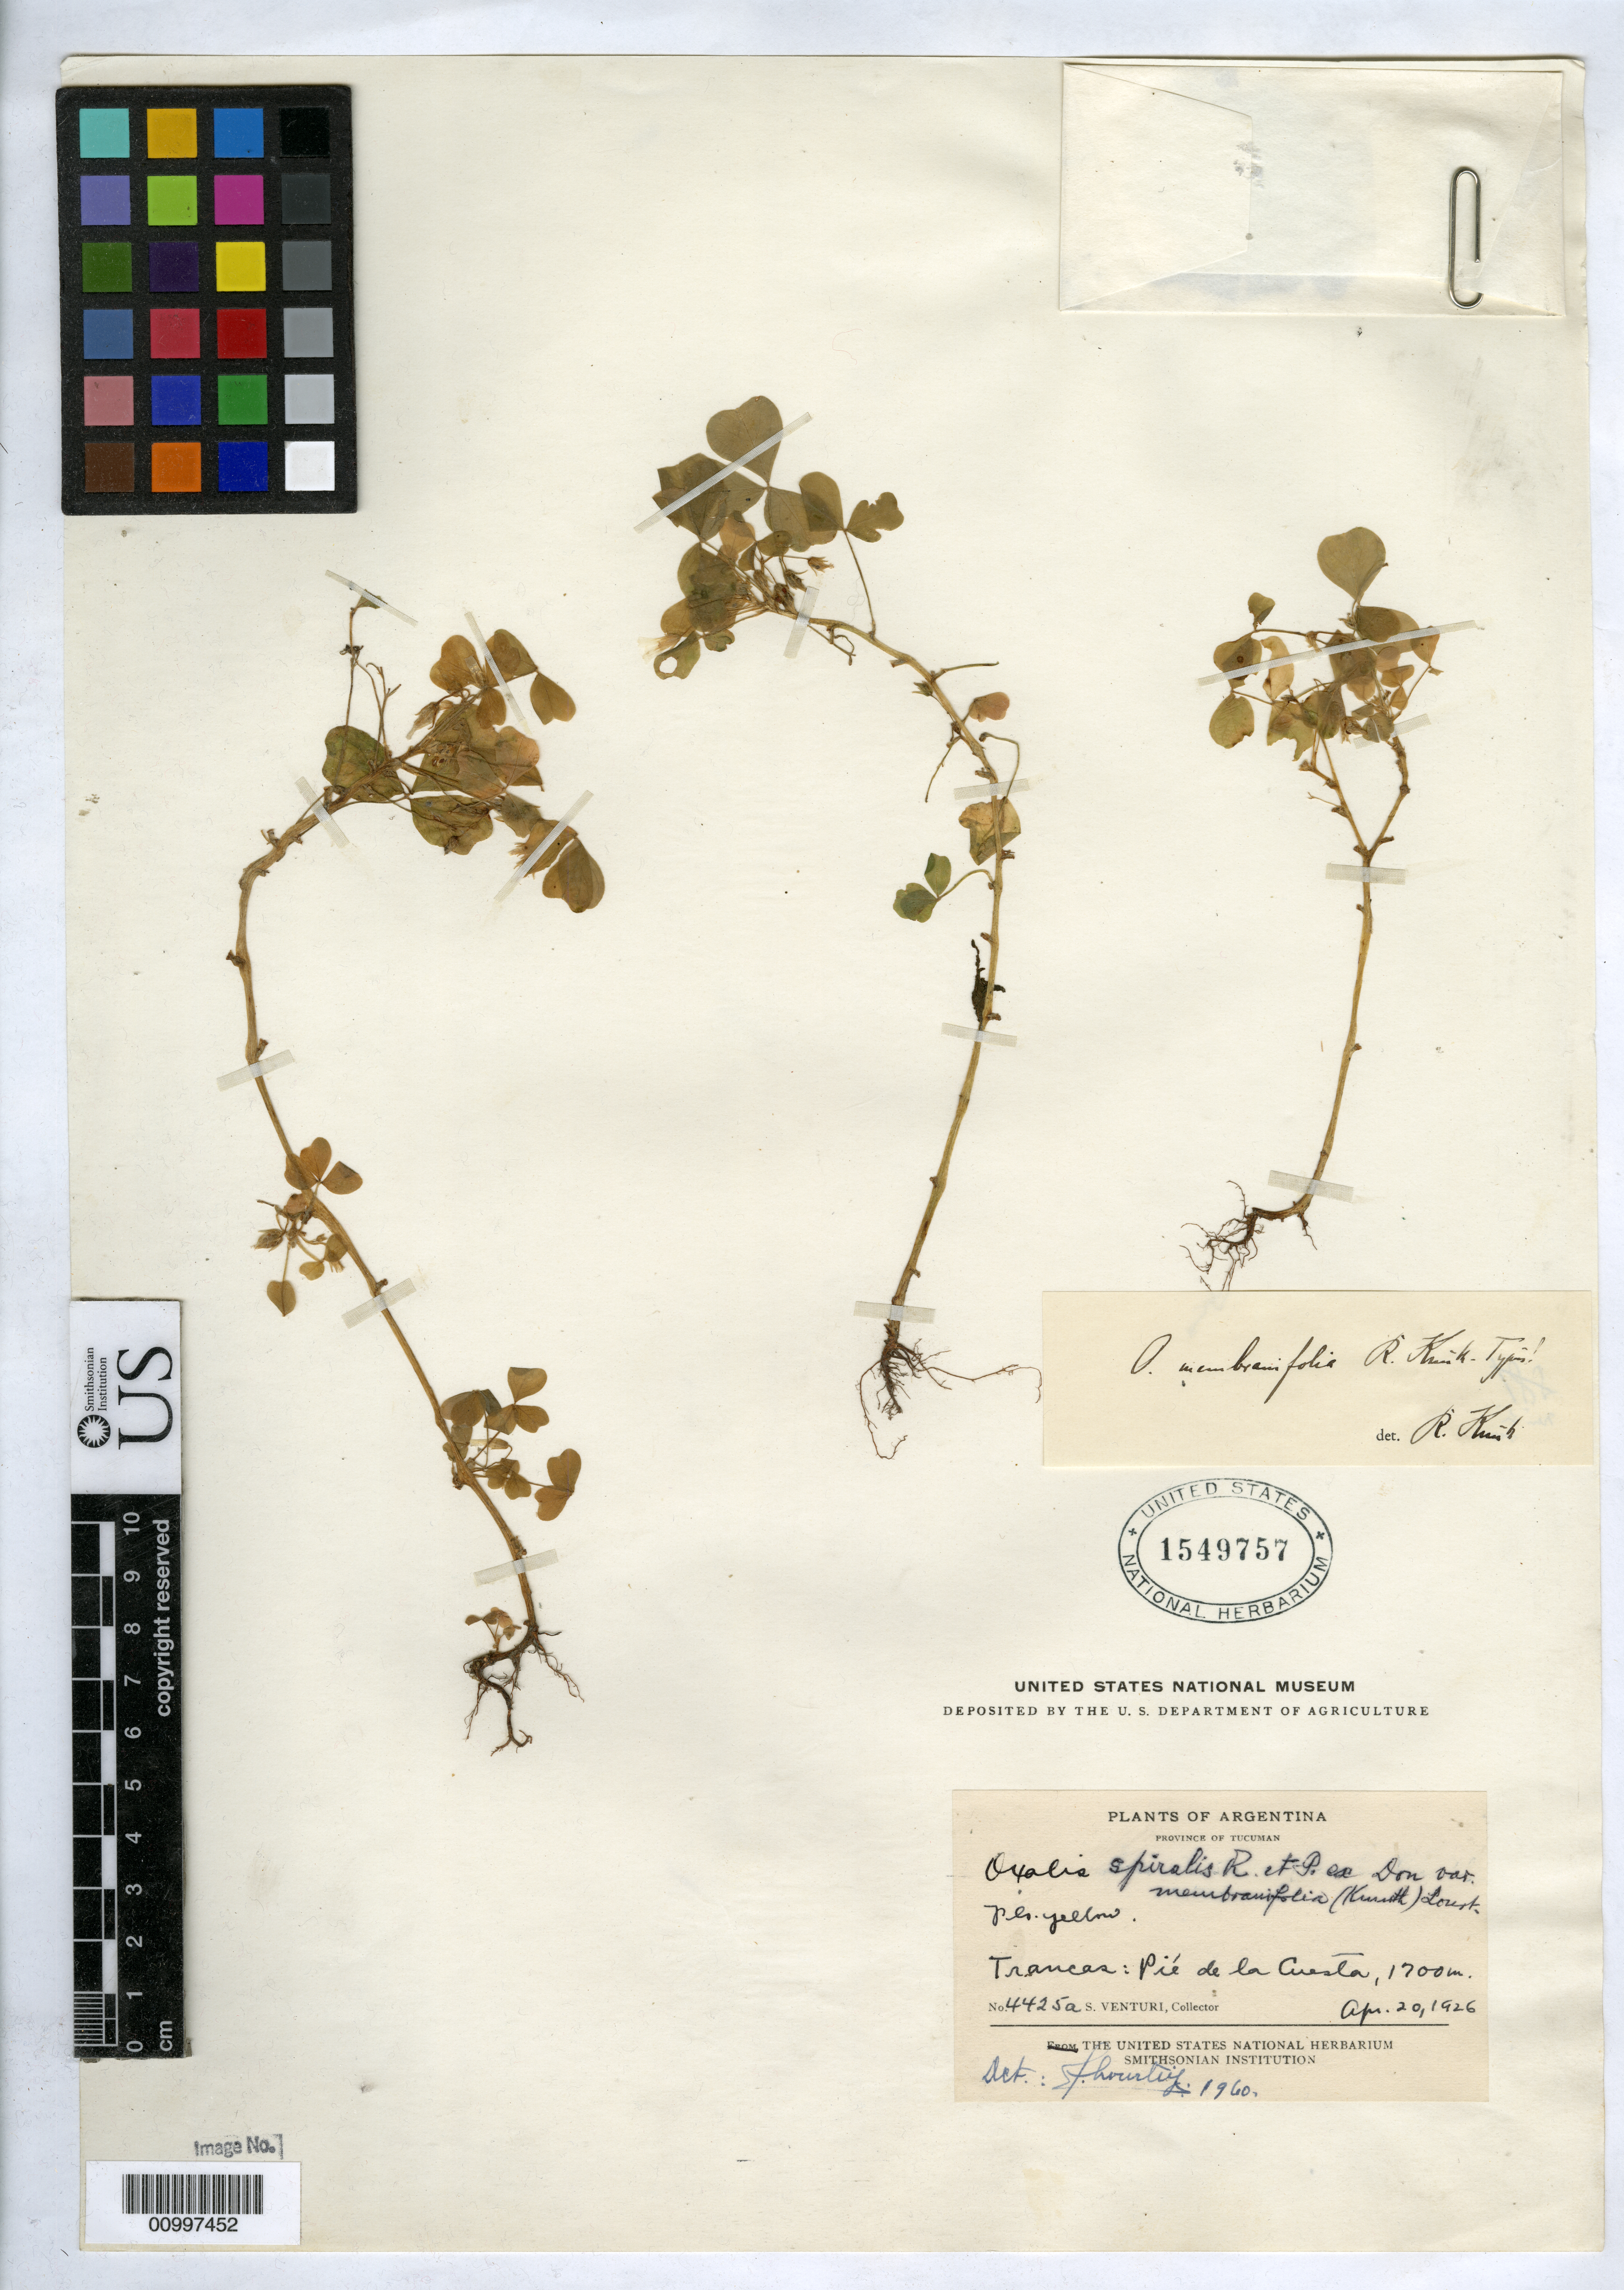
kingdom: Plantae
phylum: Tracheophyta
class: Magnoliopsida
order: Oxalidales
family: Oxalidaceae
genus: Oxalis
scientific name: Oxalis membranifolia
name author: R. Knuth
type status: Holotype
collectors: S. Venturi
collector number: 4425a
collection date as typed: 20 Apr 1926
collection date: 1926-04-20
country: Argentina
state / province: Tucumán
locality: Trancas: Pie de la Cuesta.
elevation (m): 1700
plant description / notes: Protologue cites type explicitly by USNH sheet number (1549757).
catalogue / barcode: US 1549757